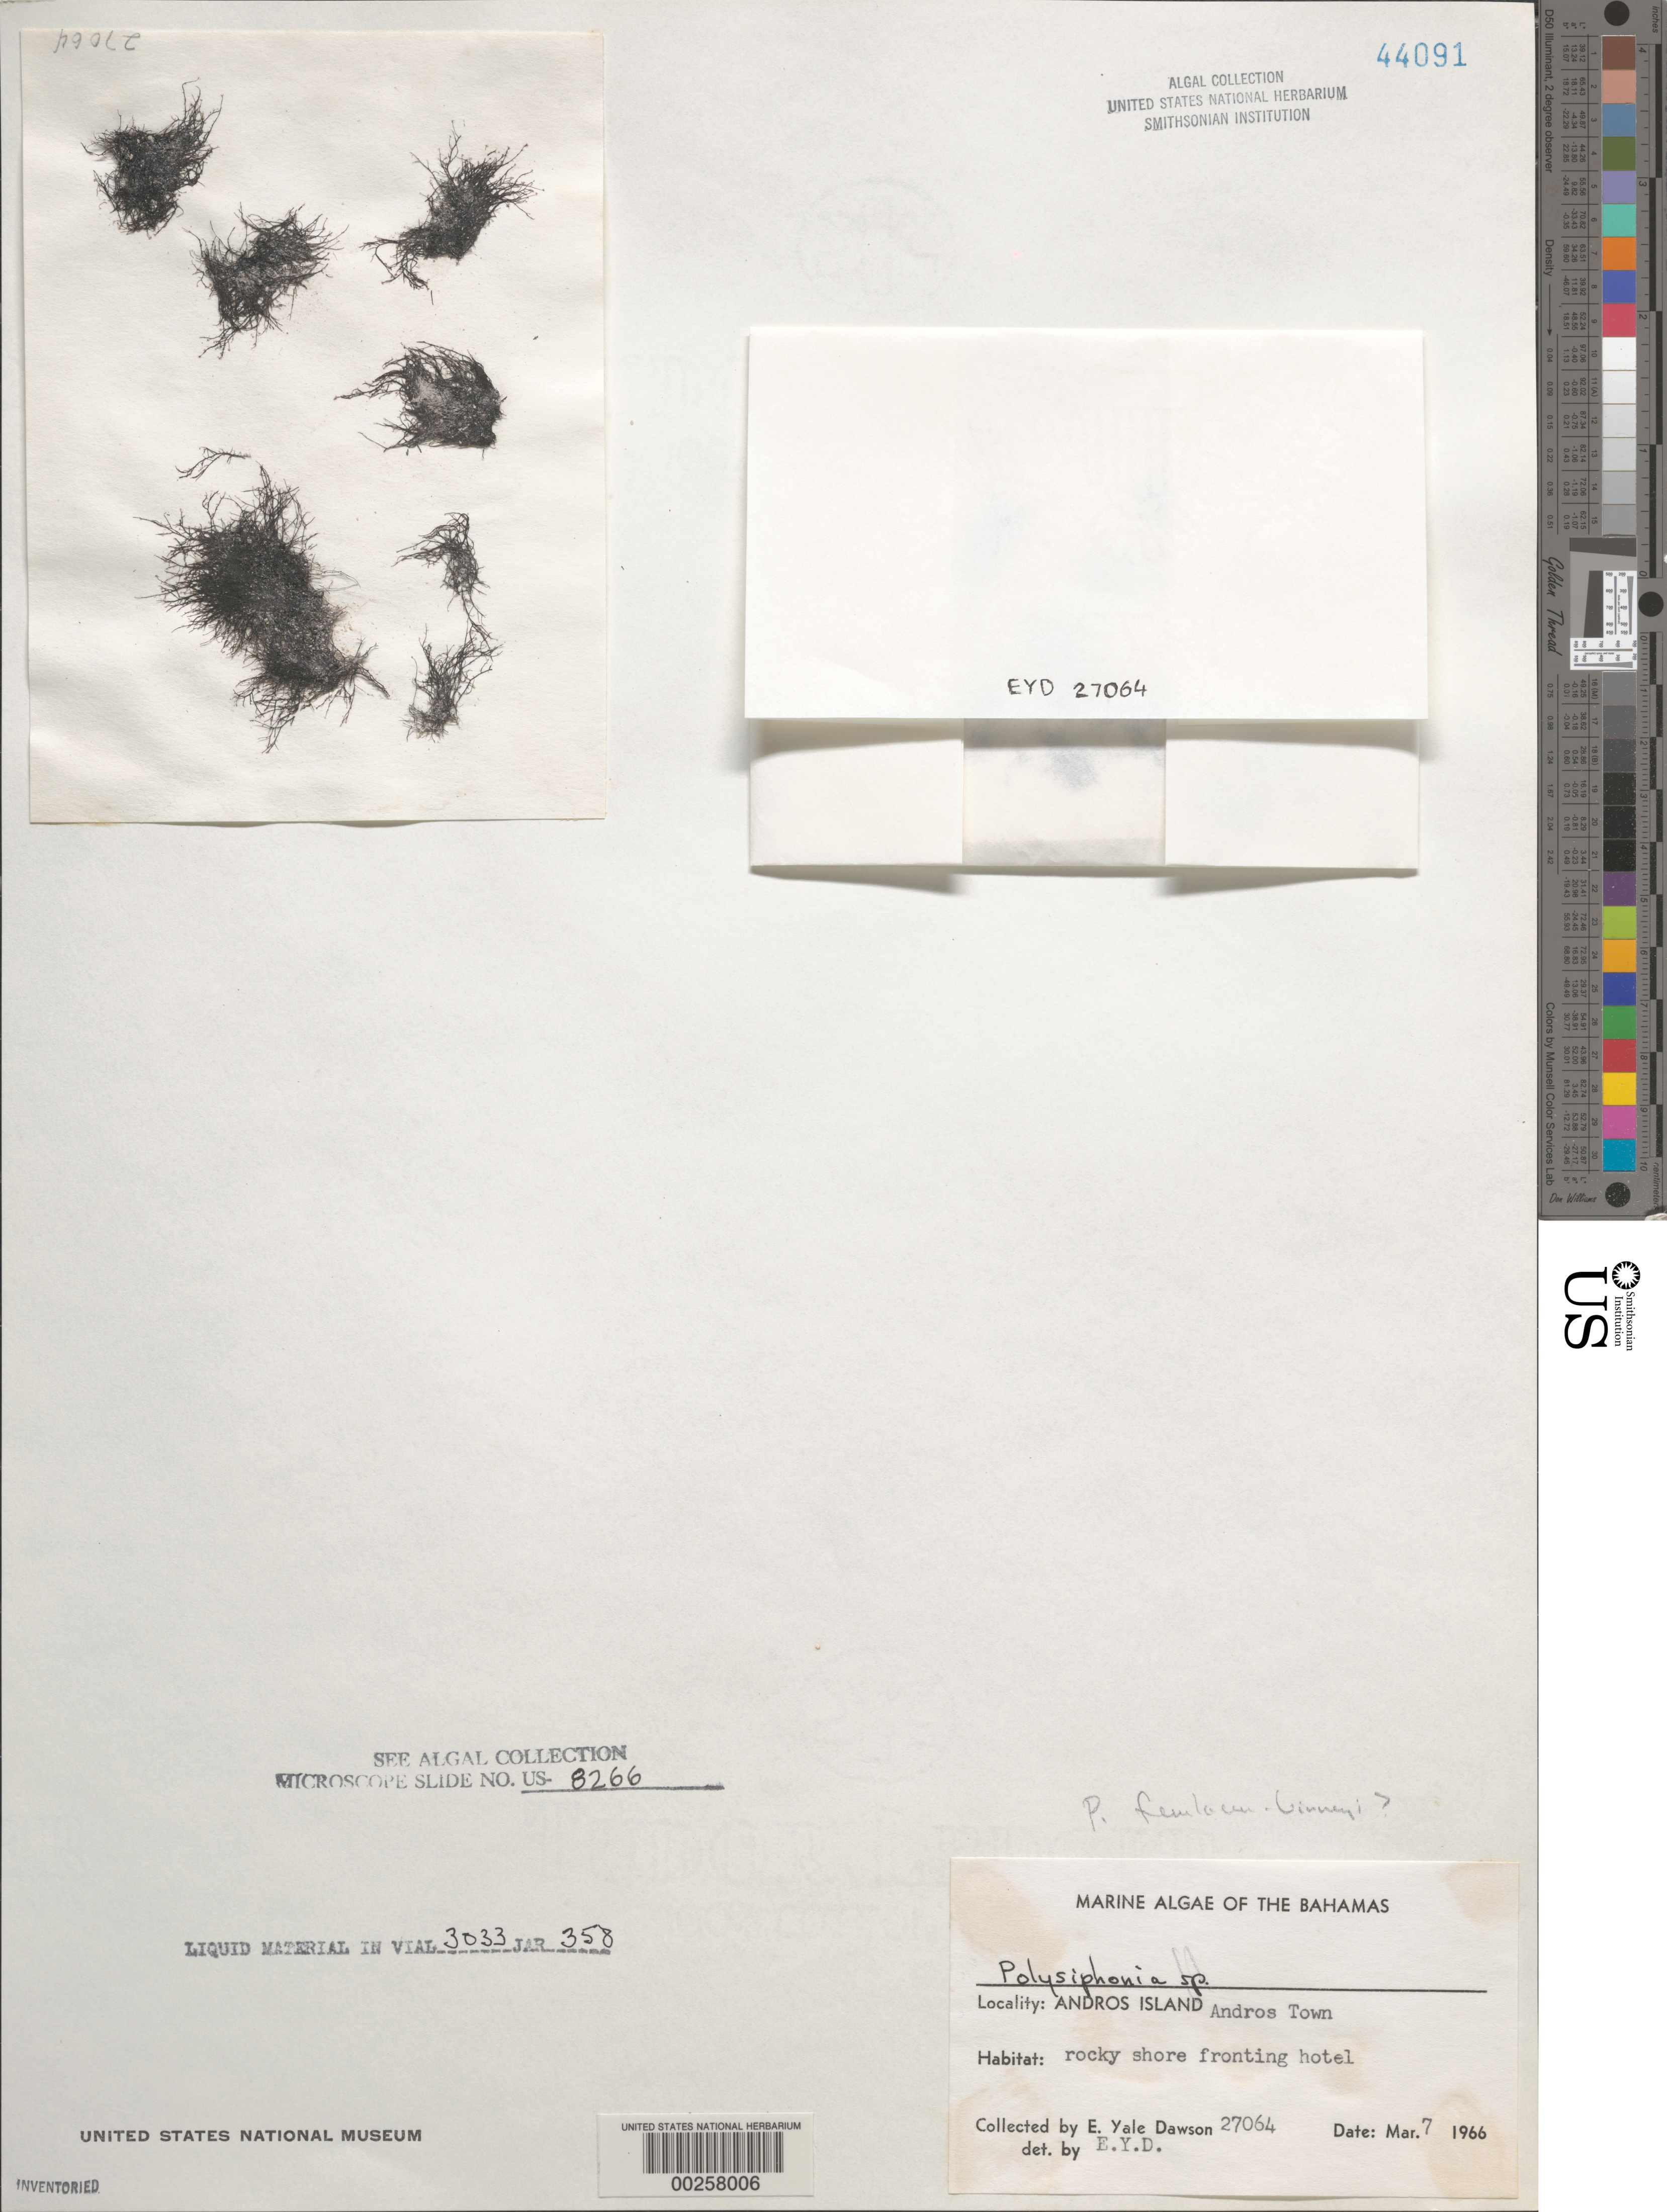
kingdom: Plantae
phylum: Rhodophyta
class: Florideophyceae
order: Ceramiales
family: Rhodomelaceae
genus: Melanothamnus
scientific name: Melanothamnus ferulaceus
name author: (Suhr ex J. Agardh) Diaz-Tapia & Maggs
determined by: Algae name updating Project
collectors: E. Y. Dawson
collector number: EYD 27064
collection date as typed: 07 Mar 1966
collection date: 1966-03-07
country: Bahamas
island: Andros Island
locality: Andros Town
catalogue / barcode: US 44091